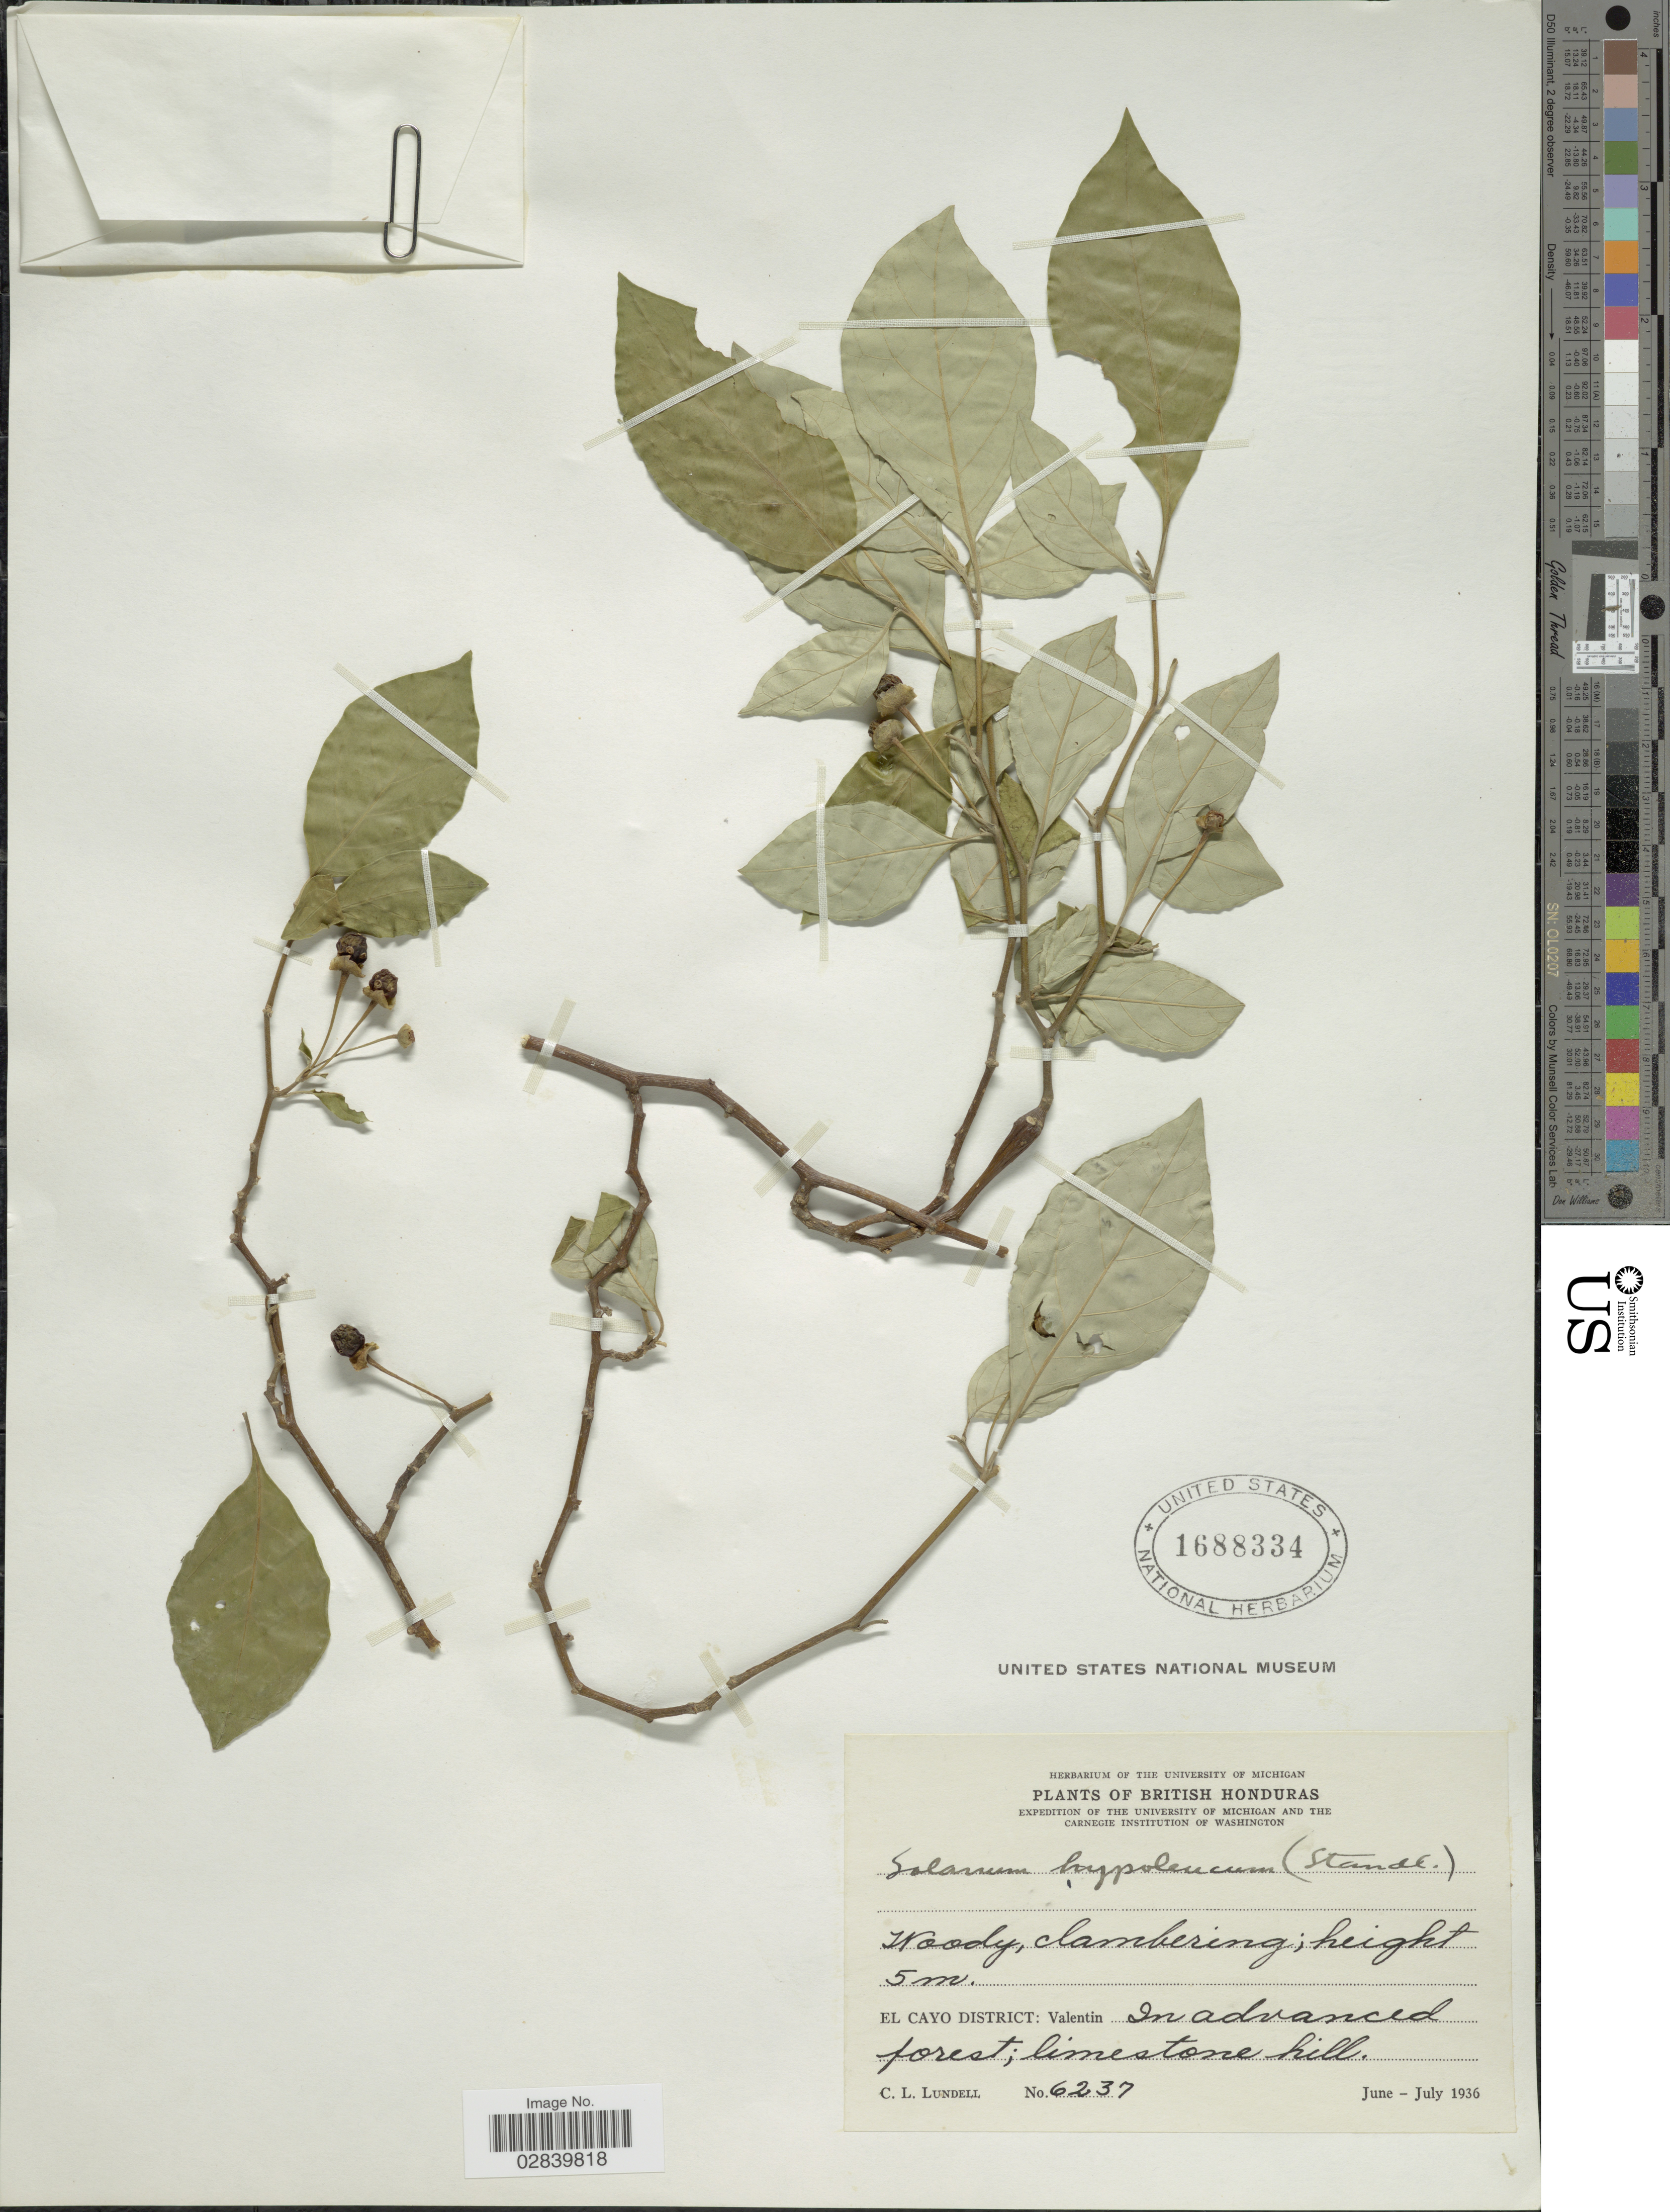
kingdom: Plantae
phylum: Tracheophyta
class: Magnoliopsida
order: Solanales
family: Solanaceae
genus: Lycianthes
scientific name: Lycianthes hypoleuca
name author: Standl.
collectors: C. L. Lundell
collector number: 6237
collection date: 1936-06/1936-07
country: Belize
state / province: Cayo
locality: British Honduras. El Cayo District: Valentin.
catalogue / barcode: US 1688334